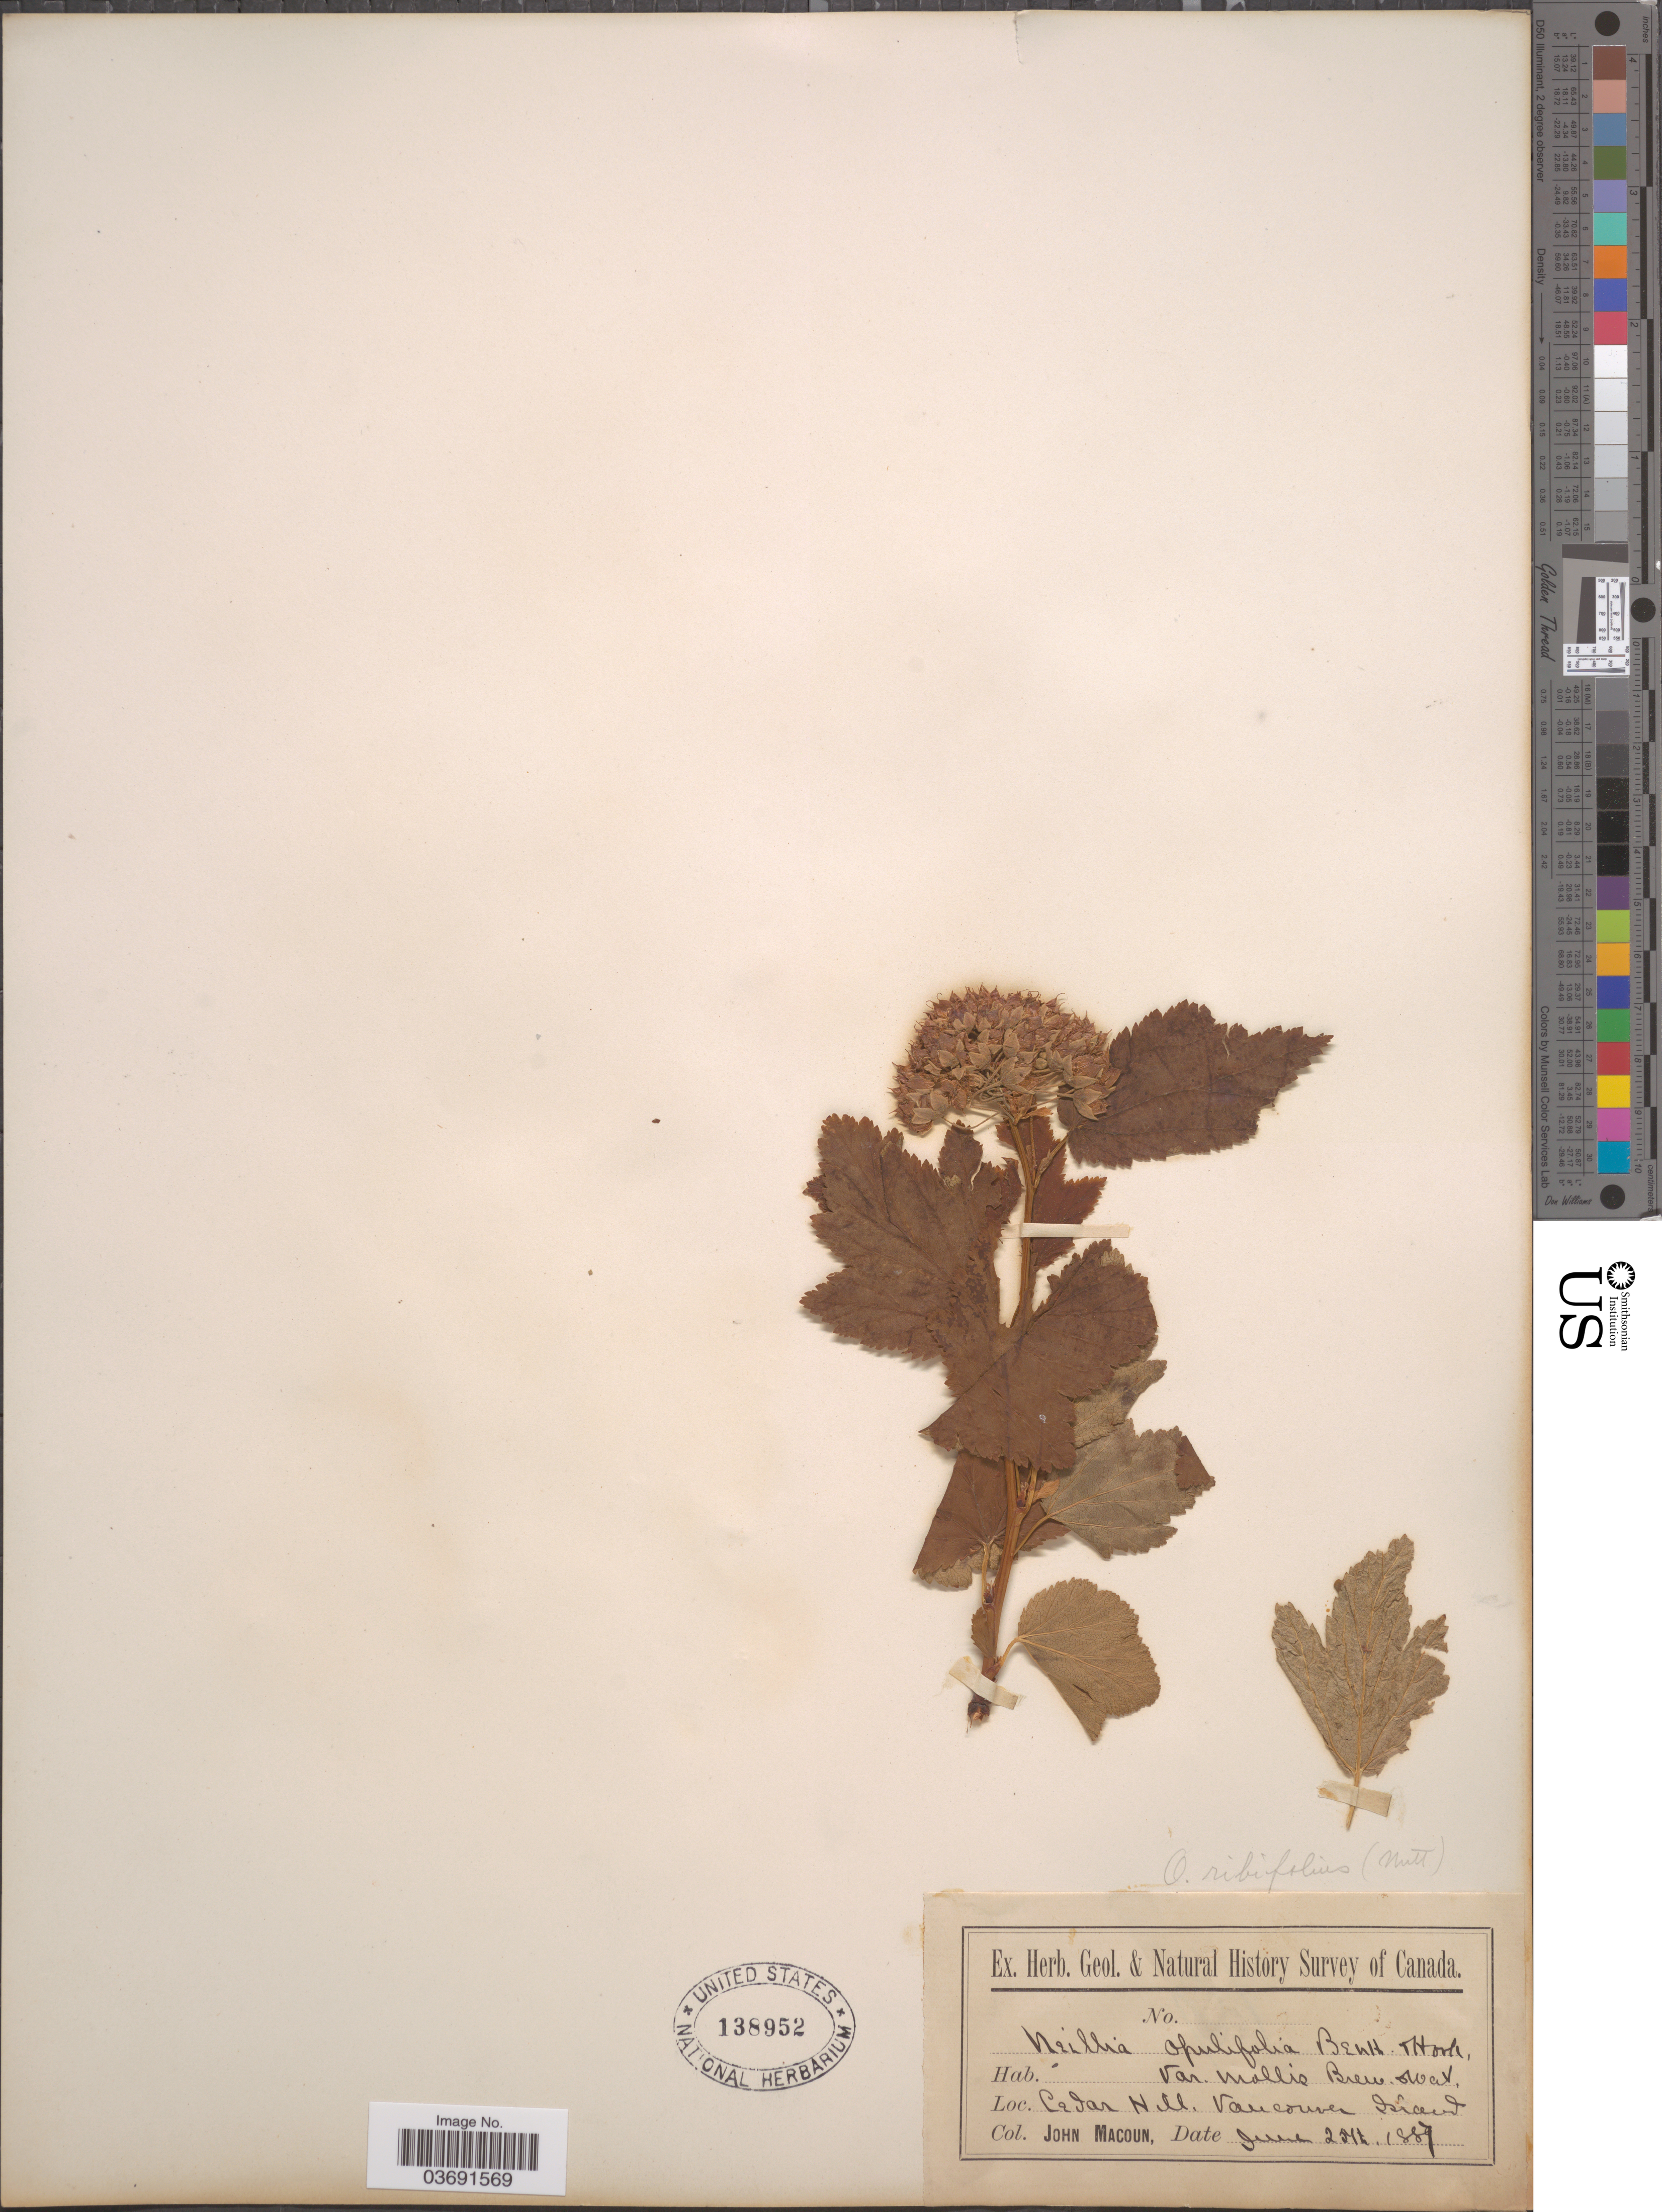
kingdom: Plantae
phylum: Tracheophyta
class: Magnoliopsida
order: Rosales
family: Rosaceae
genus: Physocarpus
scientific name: Physocarpus capitatus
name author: (Pursh) Kuntze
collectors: J. Macoun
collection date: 1887-06-25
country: Canada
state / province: British Columbia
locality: Cedar Hill, Vancouver Island.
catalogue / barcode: US 138952